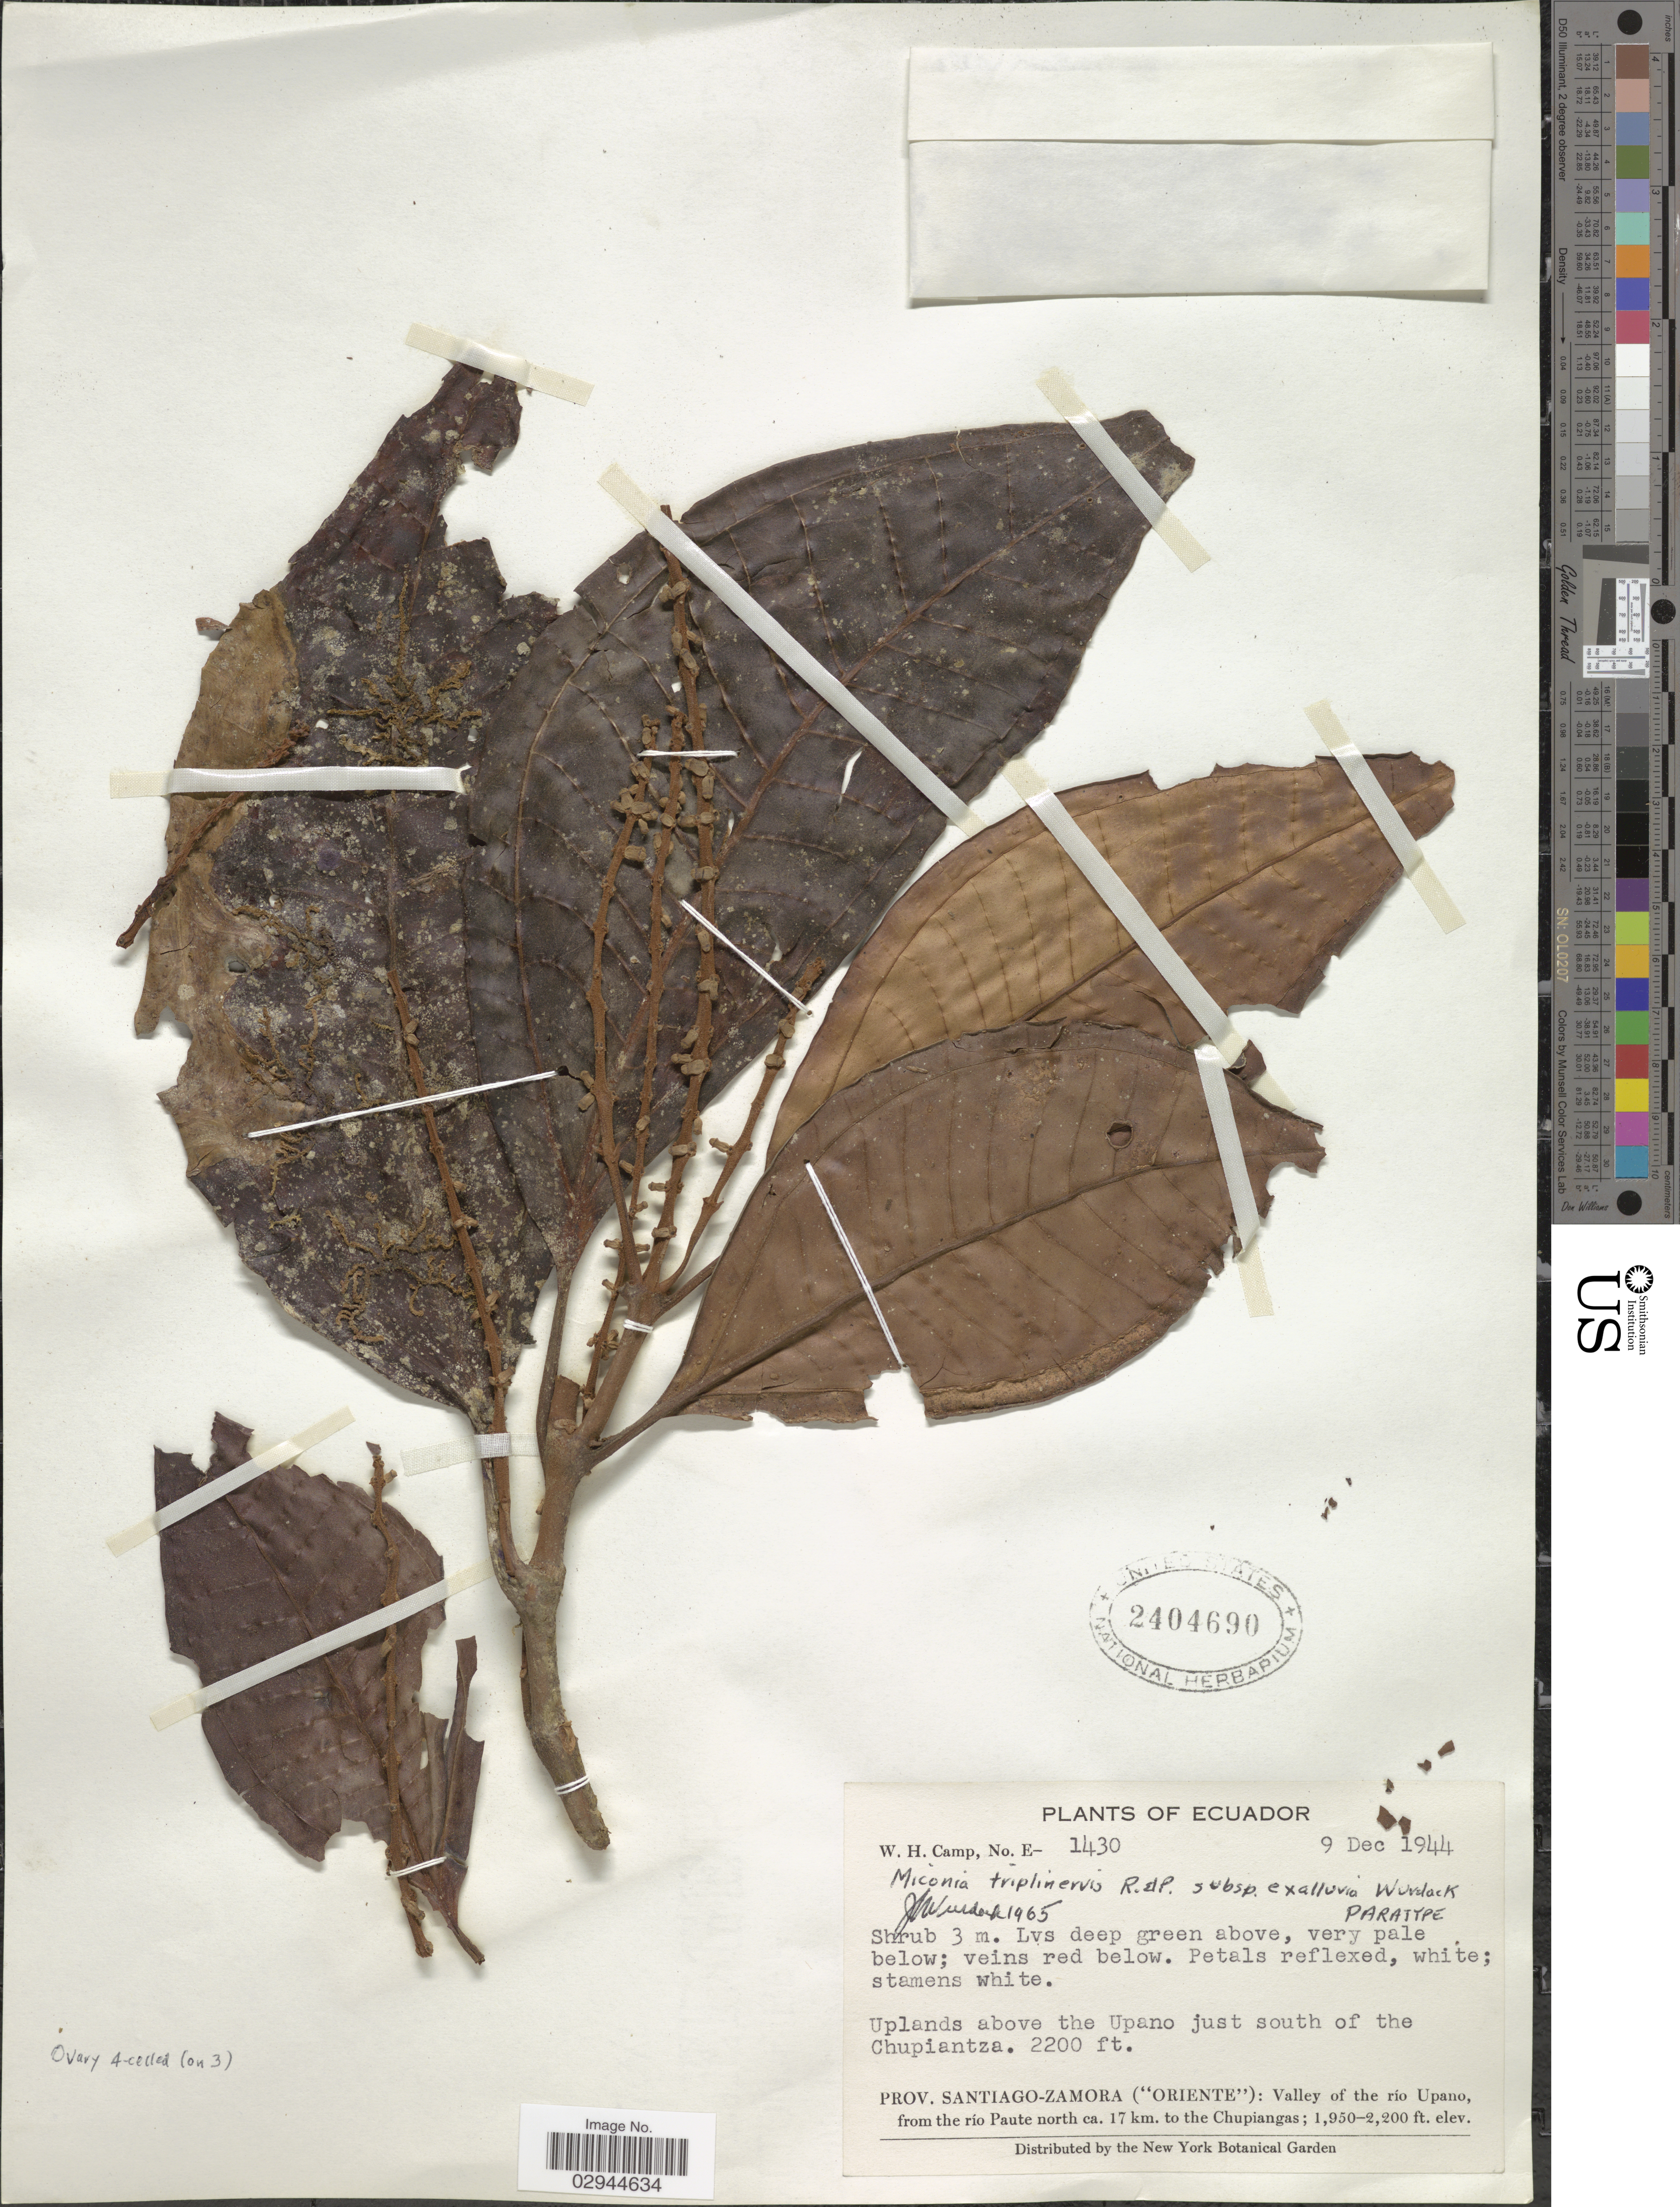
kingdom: Plantae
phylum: Tracheophyta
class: Magnoliopsida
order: Myrtales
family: Melastomataceae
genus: Miconia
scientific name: Miconia triplinervis subsp. exalluvia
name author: Wurdack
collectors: W. H. Camp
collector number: E-1430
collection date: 1944-12-09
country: Ecuador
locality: Uplands above the Upano just south of the Chupiantza, Prov. Santiago-Zamora ("Oriente"), Valley of the río Upano, from the río Paute north ca. 17 km. to the Chupiangas.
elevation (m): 671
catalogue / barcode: US 2404690